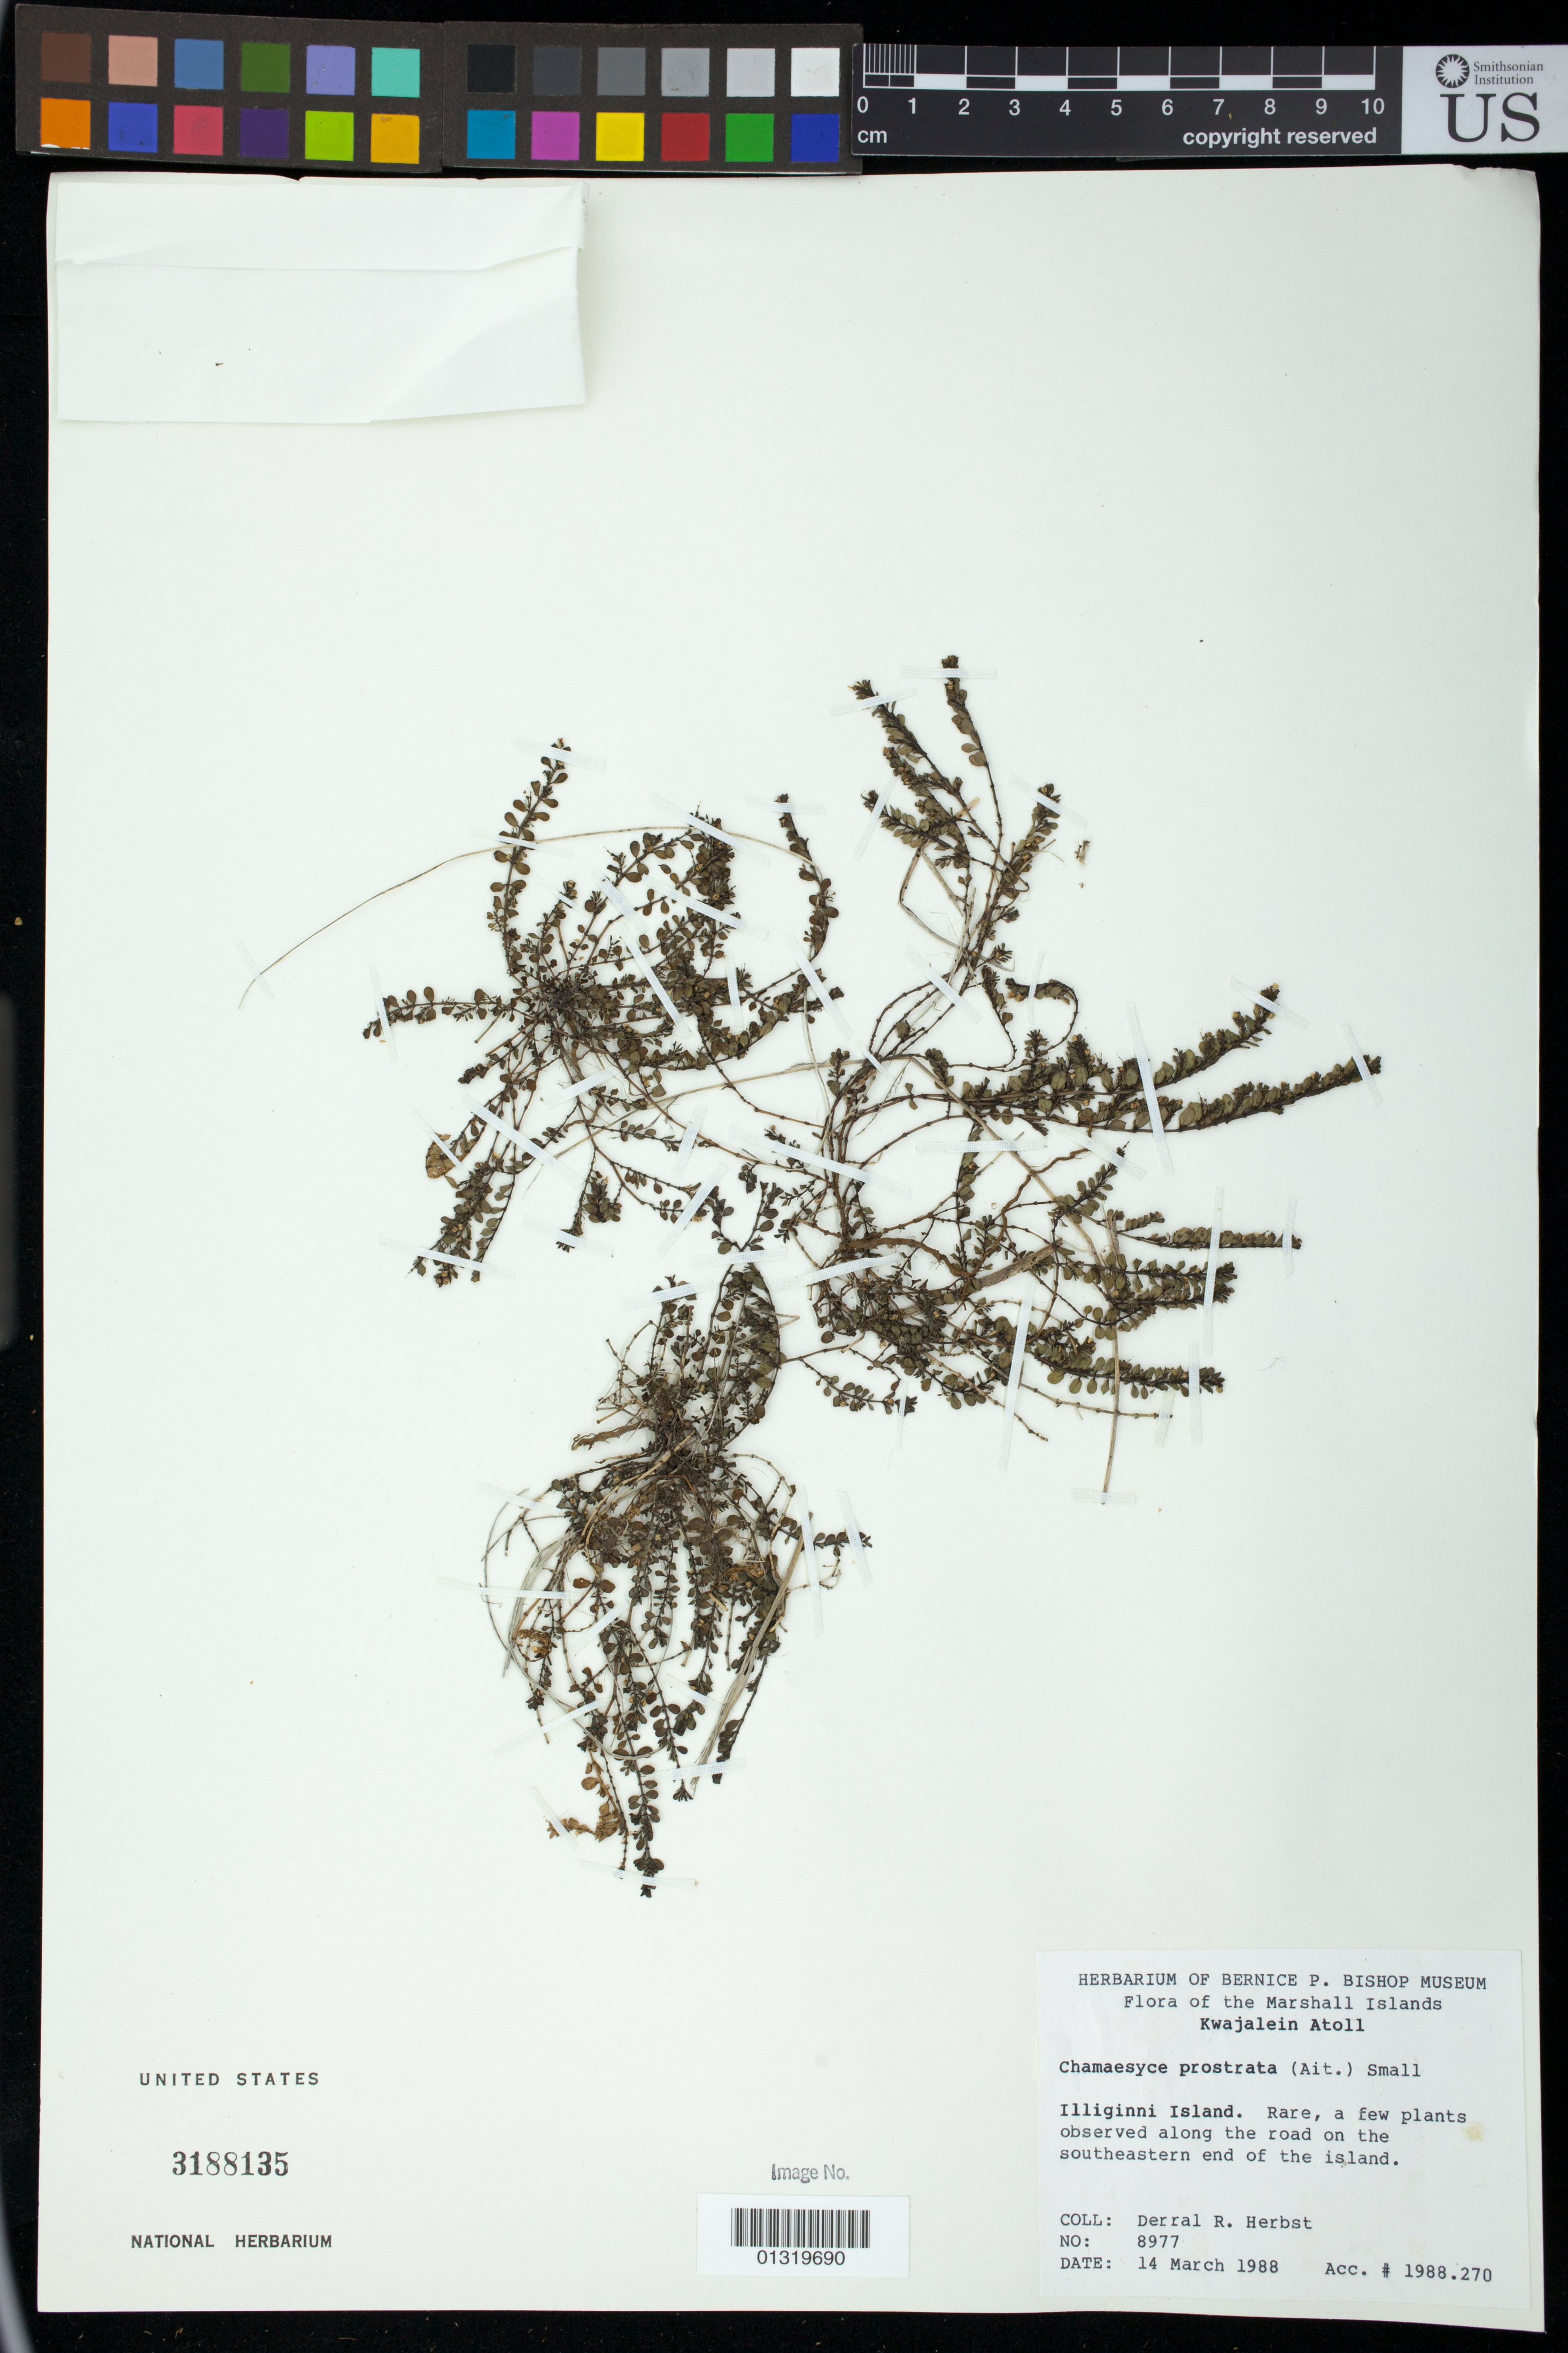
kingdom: Plantae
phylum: Tracheophyta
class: Magnoliopsida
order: Malpighiales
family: Euphorbiaceae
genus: Euphorbia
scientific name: Euphorbia prostrata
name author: Aiton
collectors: D. R. Herbst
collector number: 8977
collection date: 1988-03-14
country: Marshall Islands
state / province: Kwajalein Atoll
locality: Illiginni Island: observed along the road on the southeastern end of the island.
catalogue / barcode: US 3188135